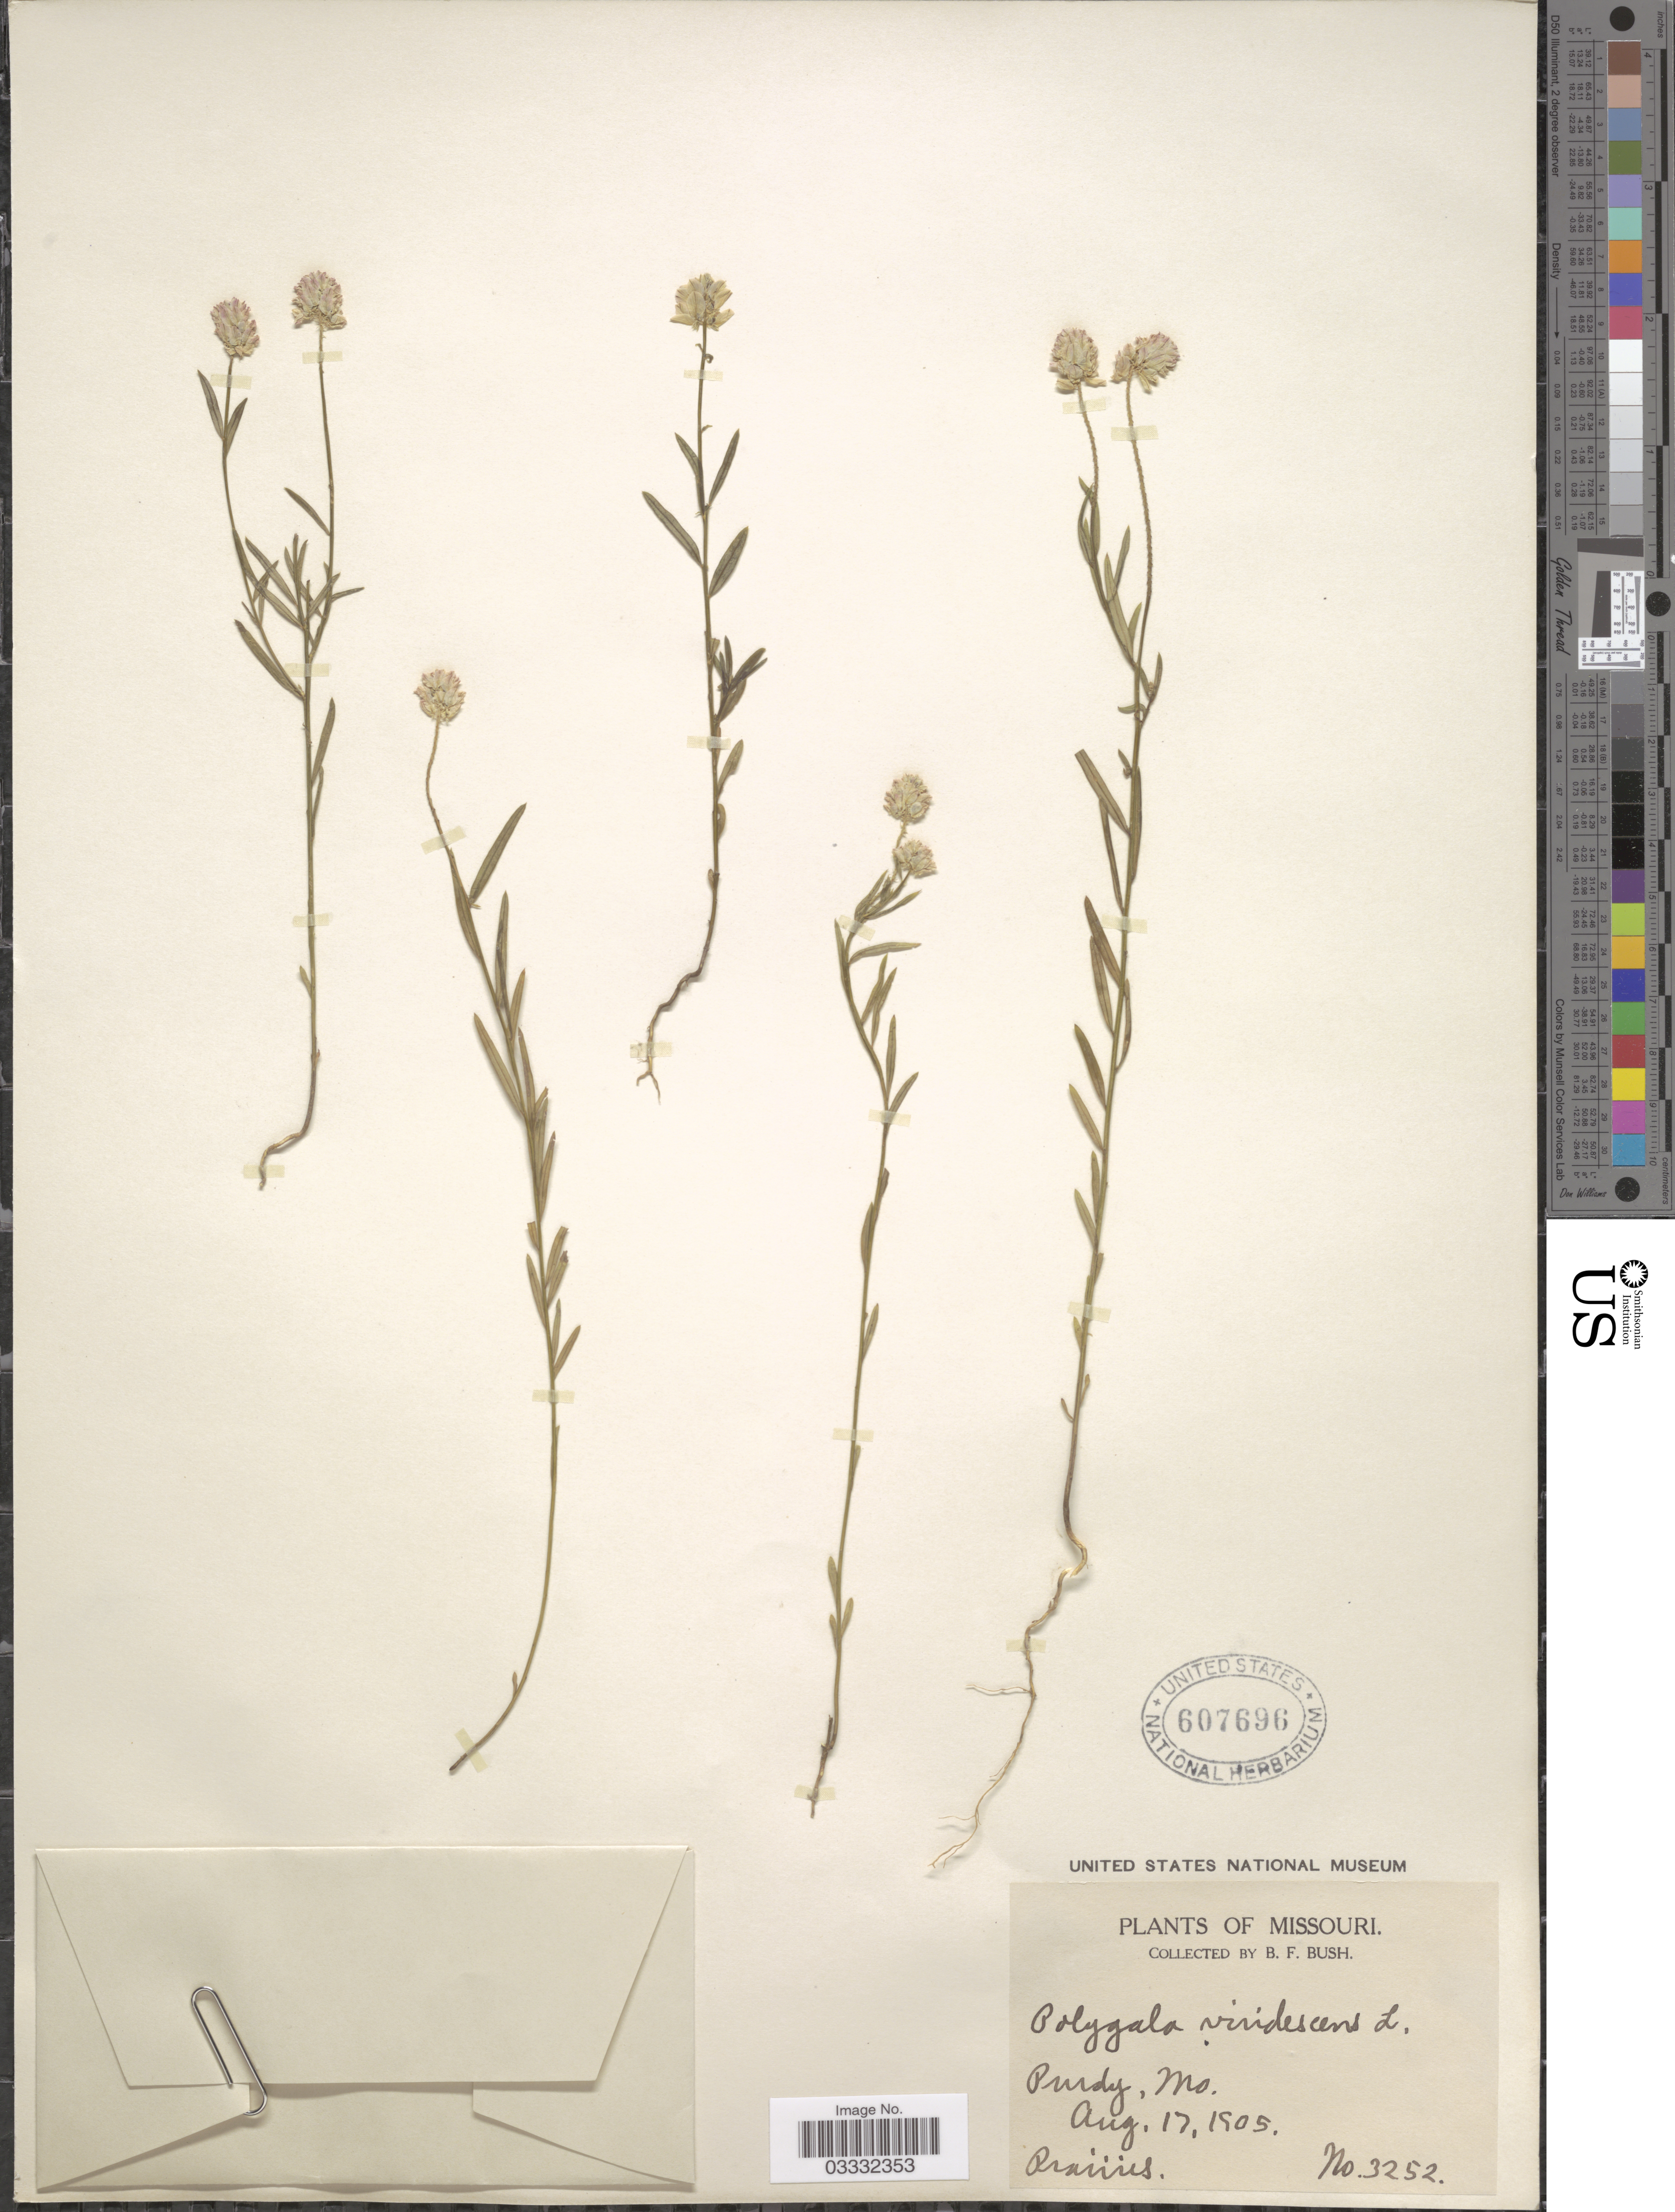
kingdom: Plantae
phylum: Tracheophyta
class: Magnoliopsida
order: Fabales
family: Polygalaceae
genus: Polygala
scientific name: Polygala sanguinea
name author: L.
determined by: Strong, Mark T., (BOT), Smithsonian Institution - National Museum of Natural History (UNITED STATES)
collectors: B. F. Bush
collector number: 3252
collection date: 1905-08-17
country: United States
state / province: Missouri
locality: Prudy. Prairies.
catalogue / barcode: US 607696